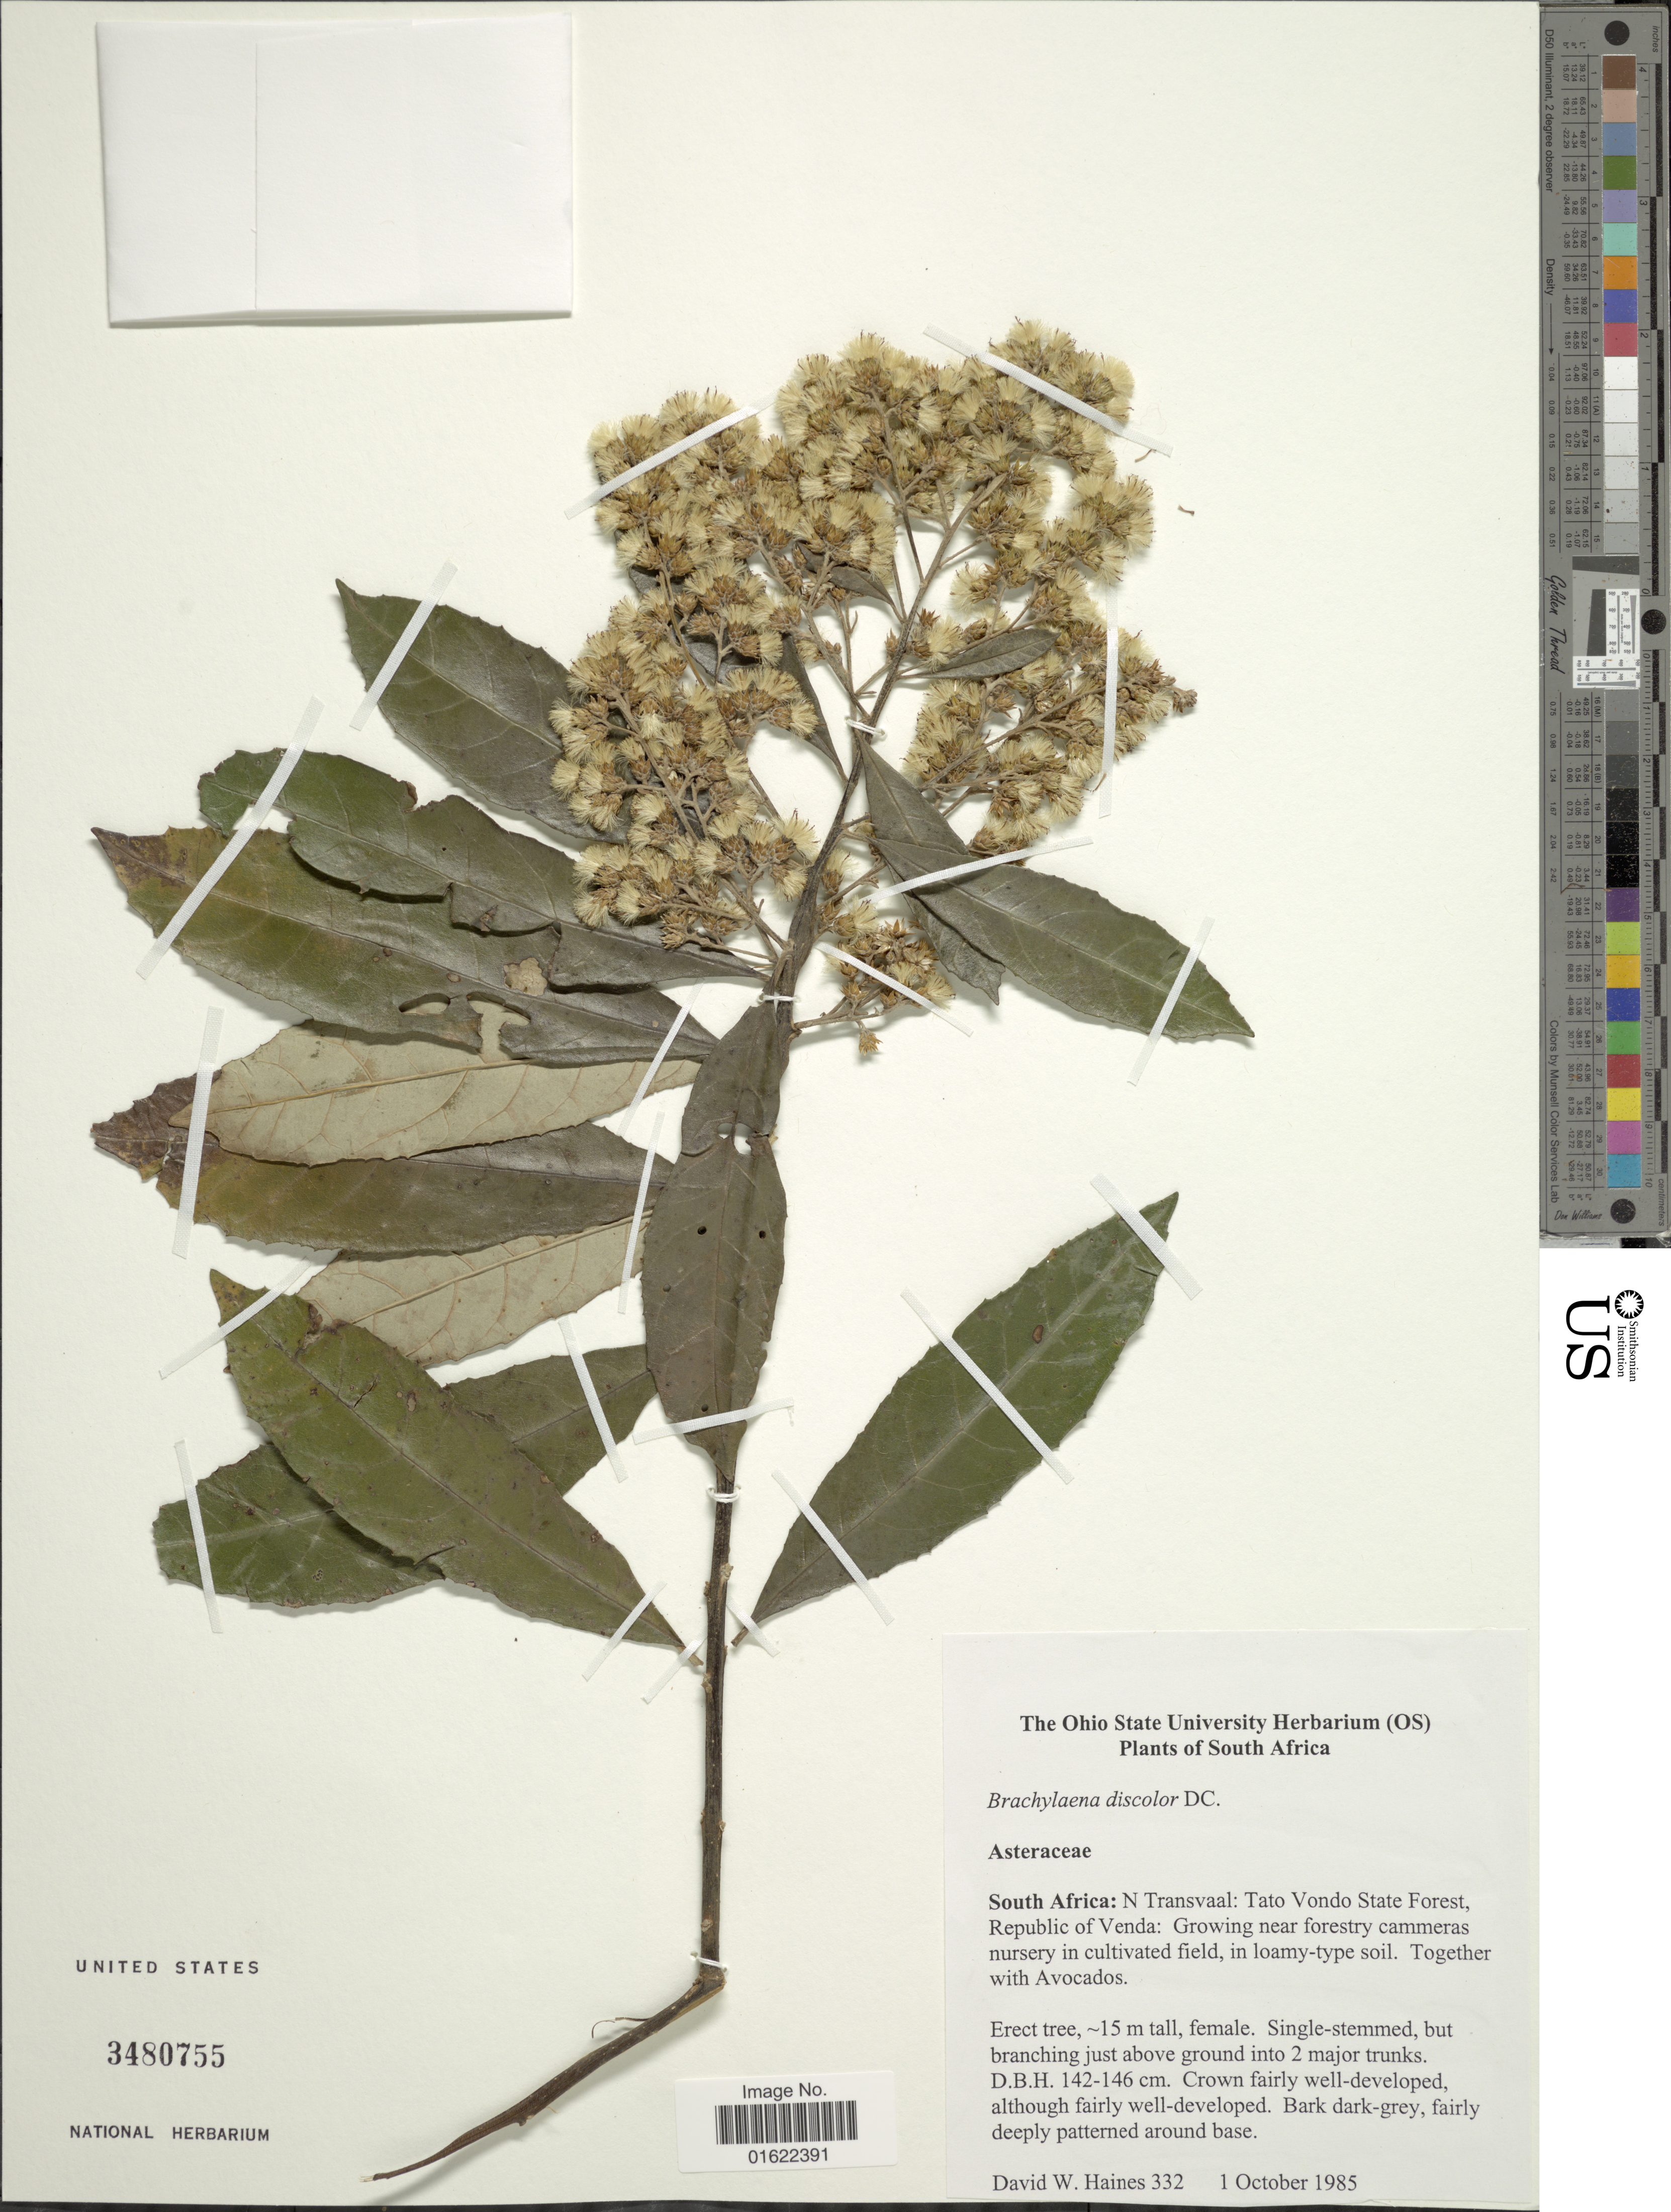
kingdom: Plantae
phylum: Tracheophyta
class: Magnoliopsida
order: Asterales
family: Asteraceae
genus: Brachylaena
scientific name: Brachylaena discolor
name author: DC.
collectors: D. Haines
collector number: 332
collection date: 1985-10-01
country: South Africa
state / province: Limpopo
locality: N Transvaal: Tato Vondo State Forest, Republic of Venda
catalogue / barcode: US 3480755